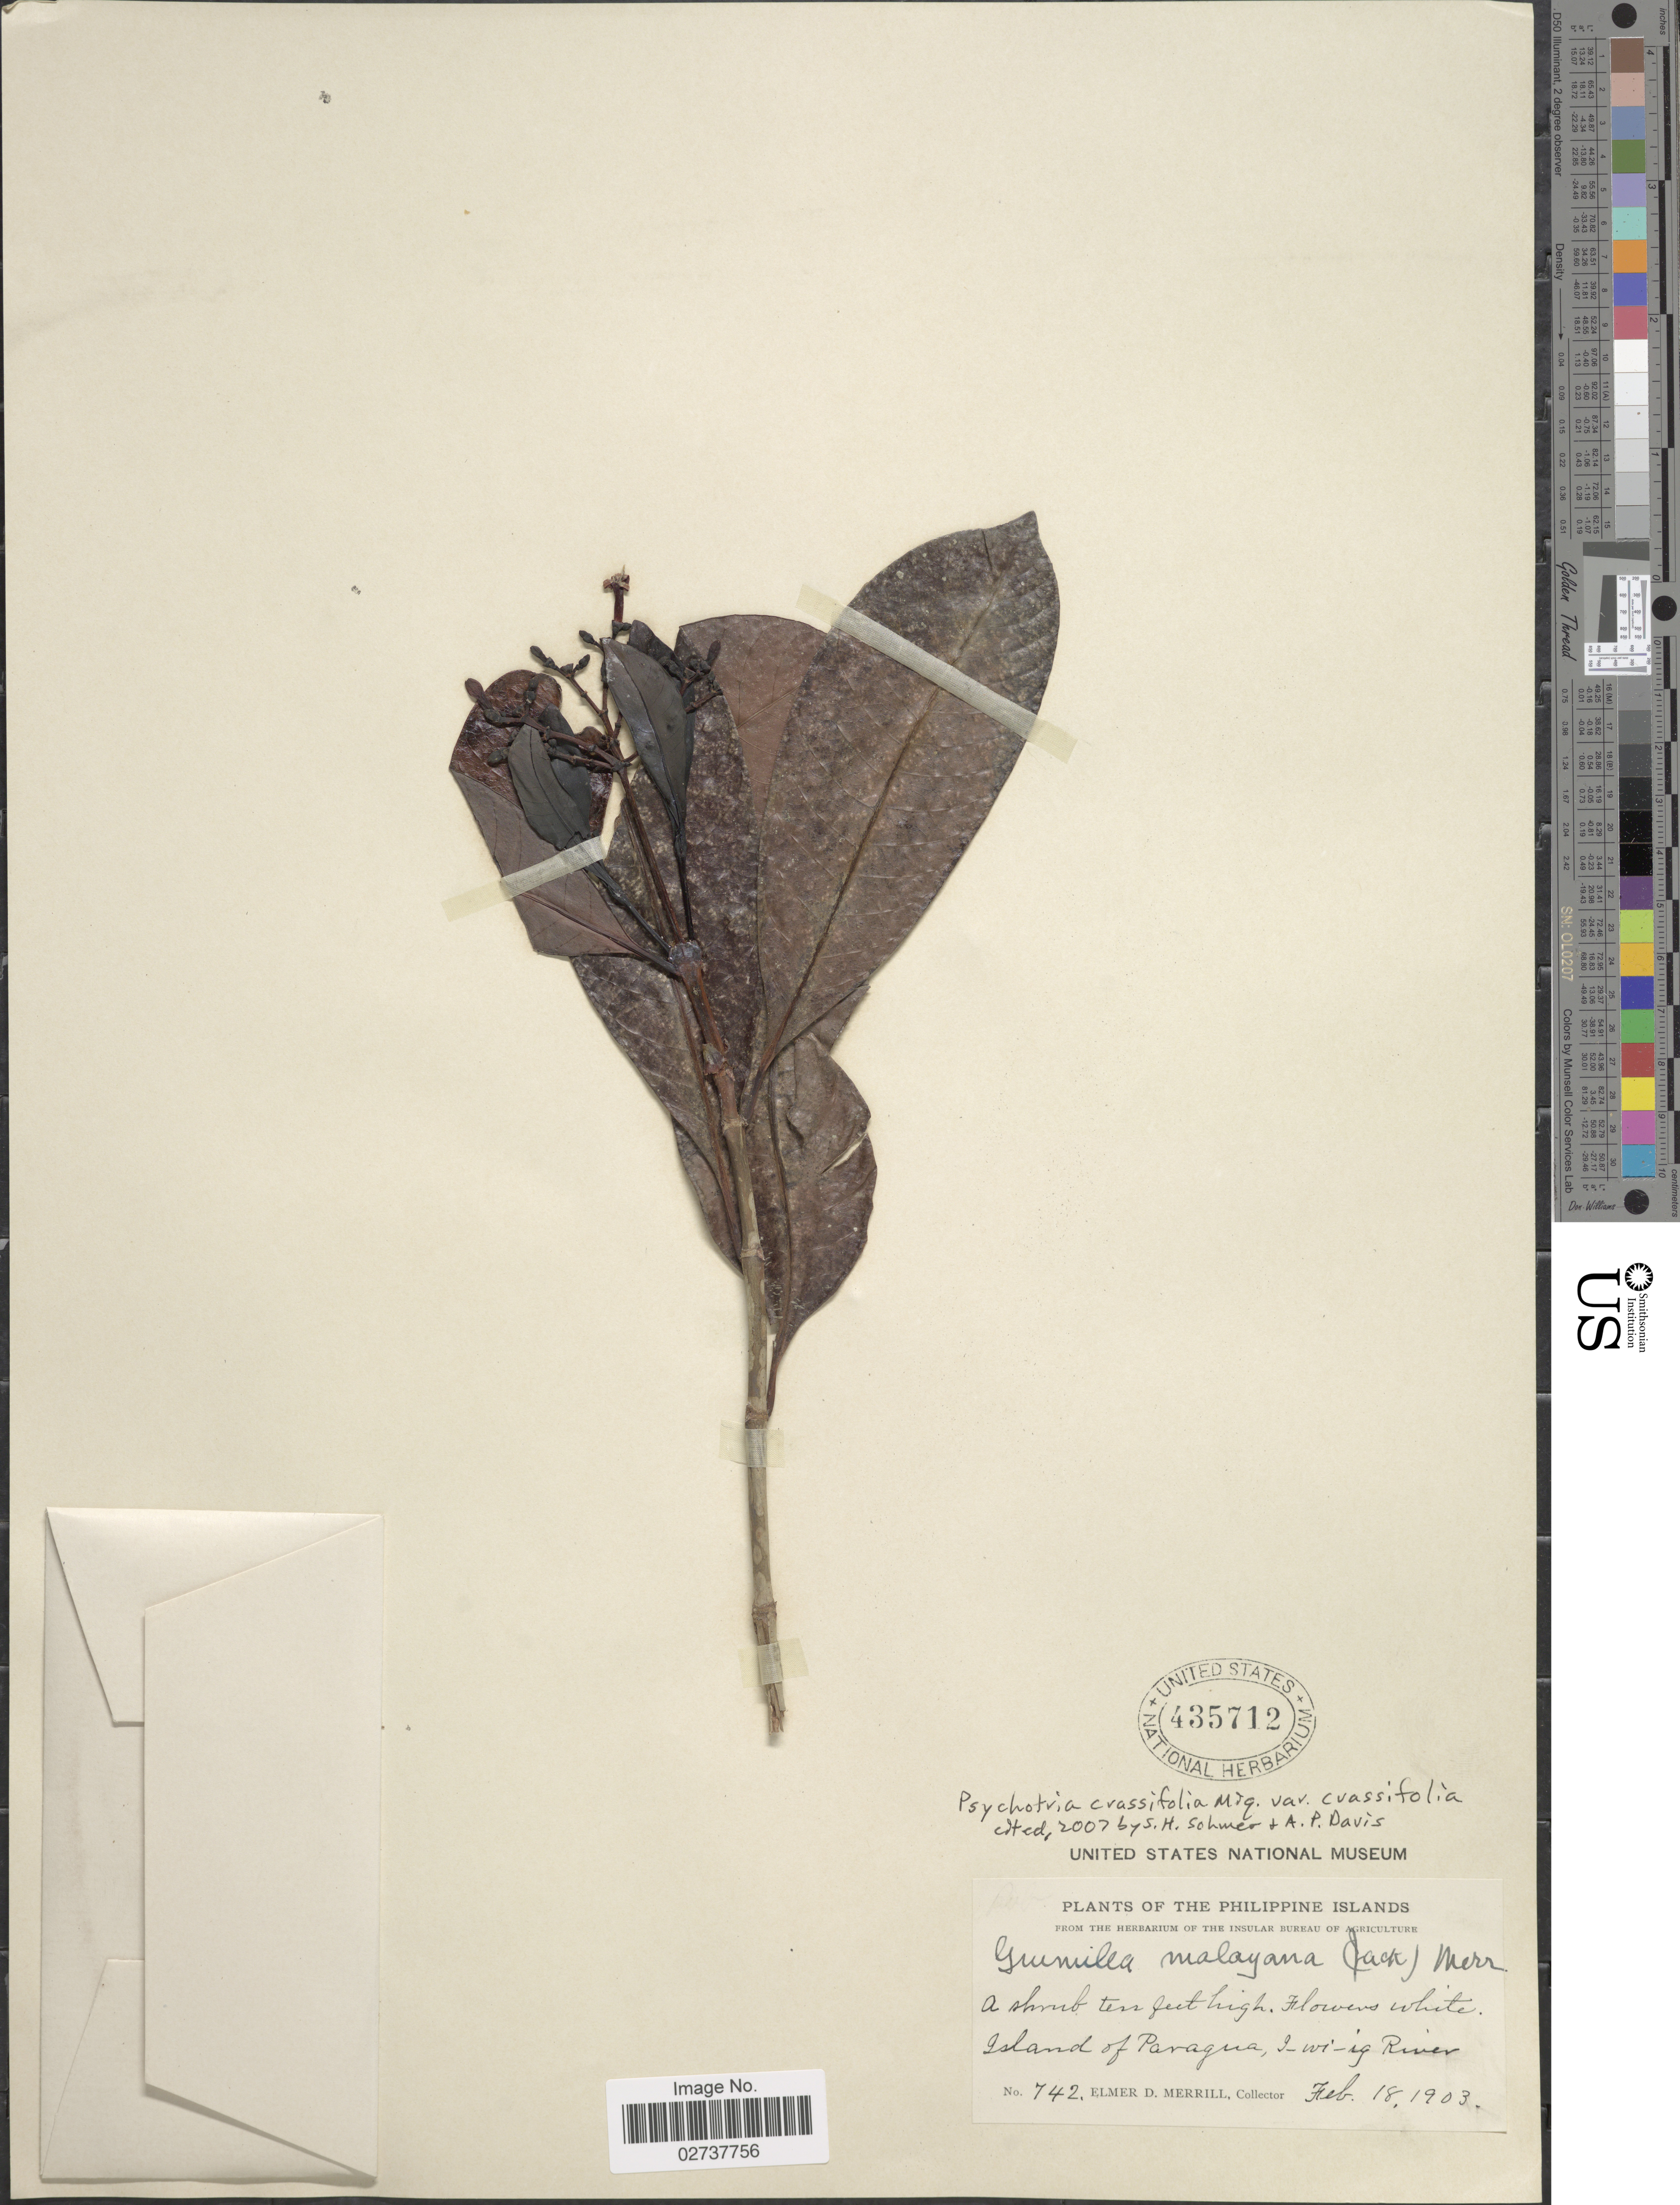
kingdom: Plantae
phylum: Tracheophyta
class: Magnoliopsida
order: Gentianales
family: Rubiaceae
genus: Psychotria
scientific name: Psychotria crassifolia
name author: Miq.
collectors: E. D. Merrill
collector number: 742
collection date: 1903-02-18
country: Philippines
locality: Island of Paragua, I-wi-ig River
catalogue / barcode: US 435712